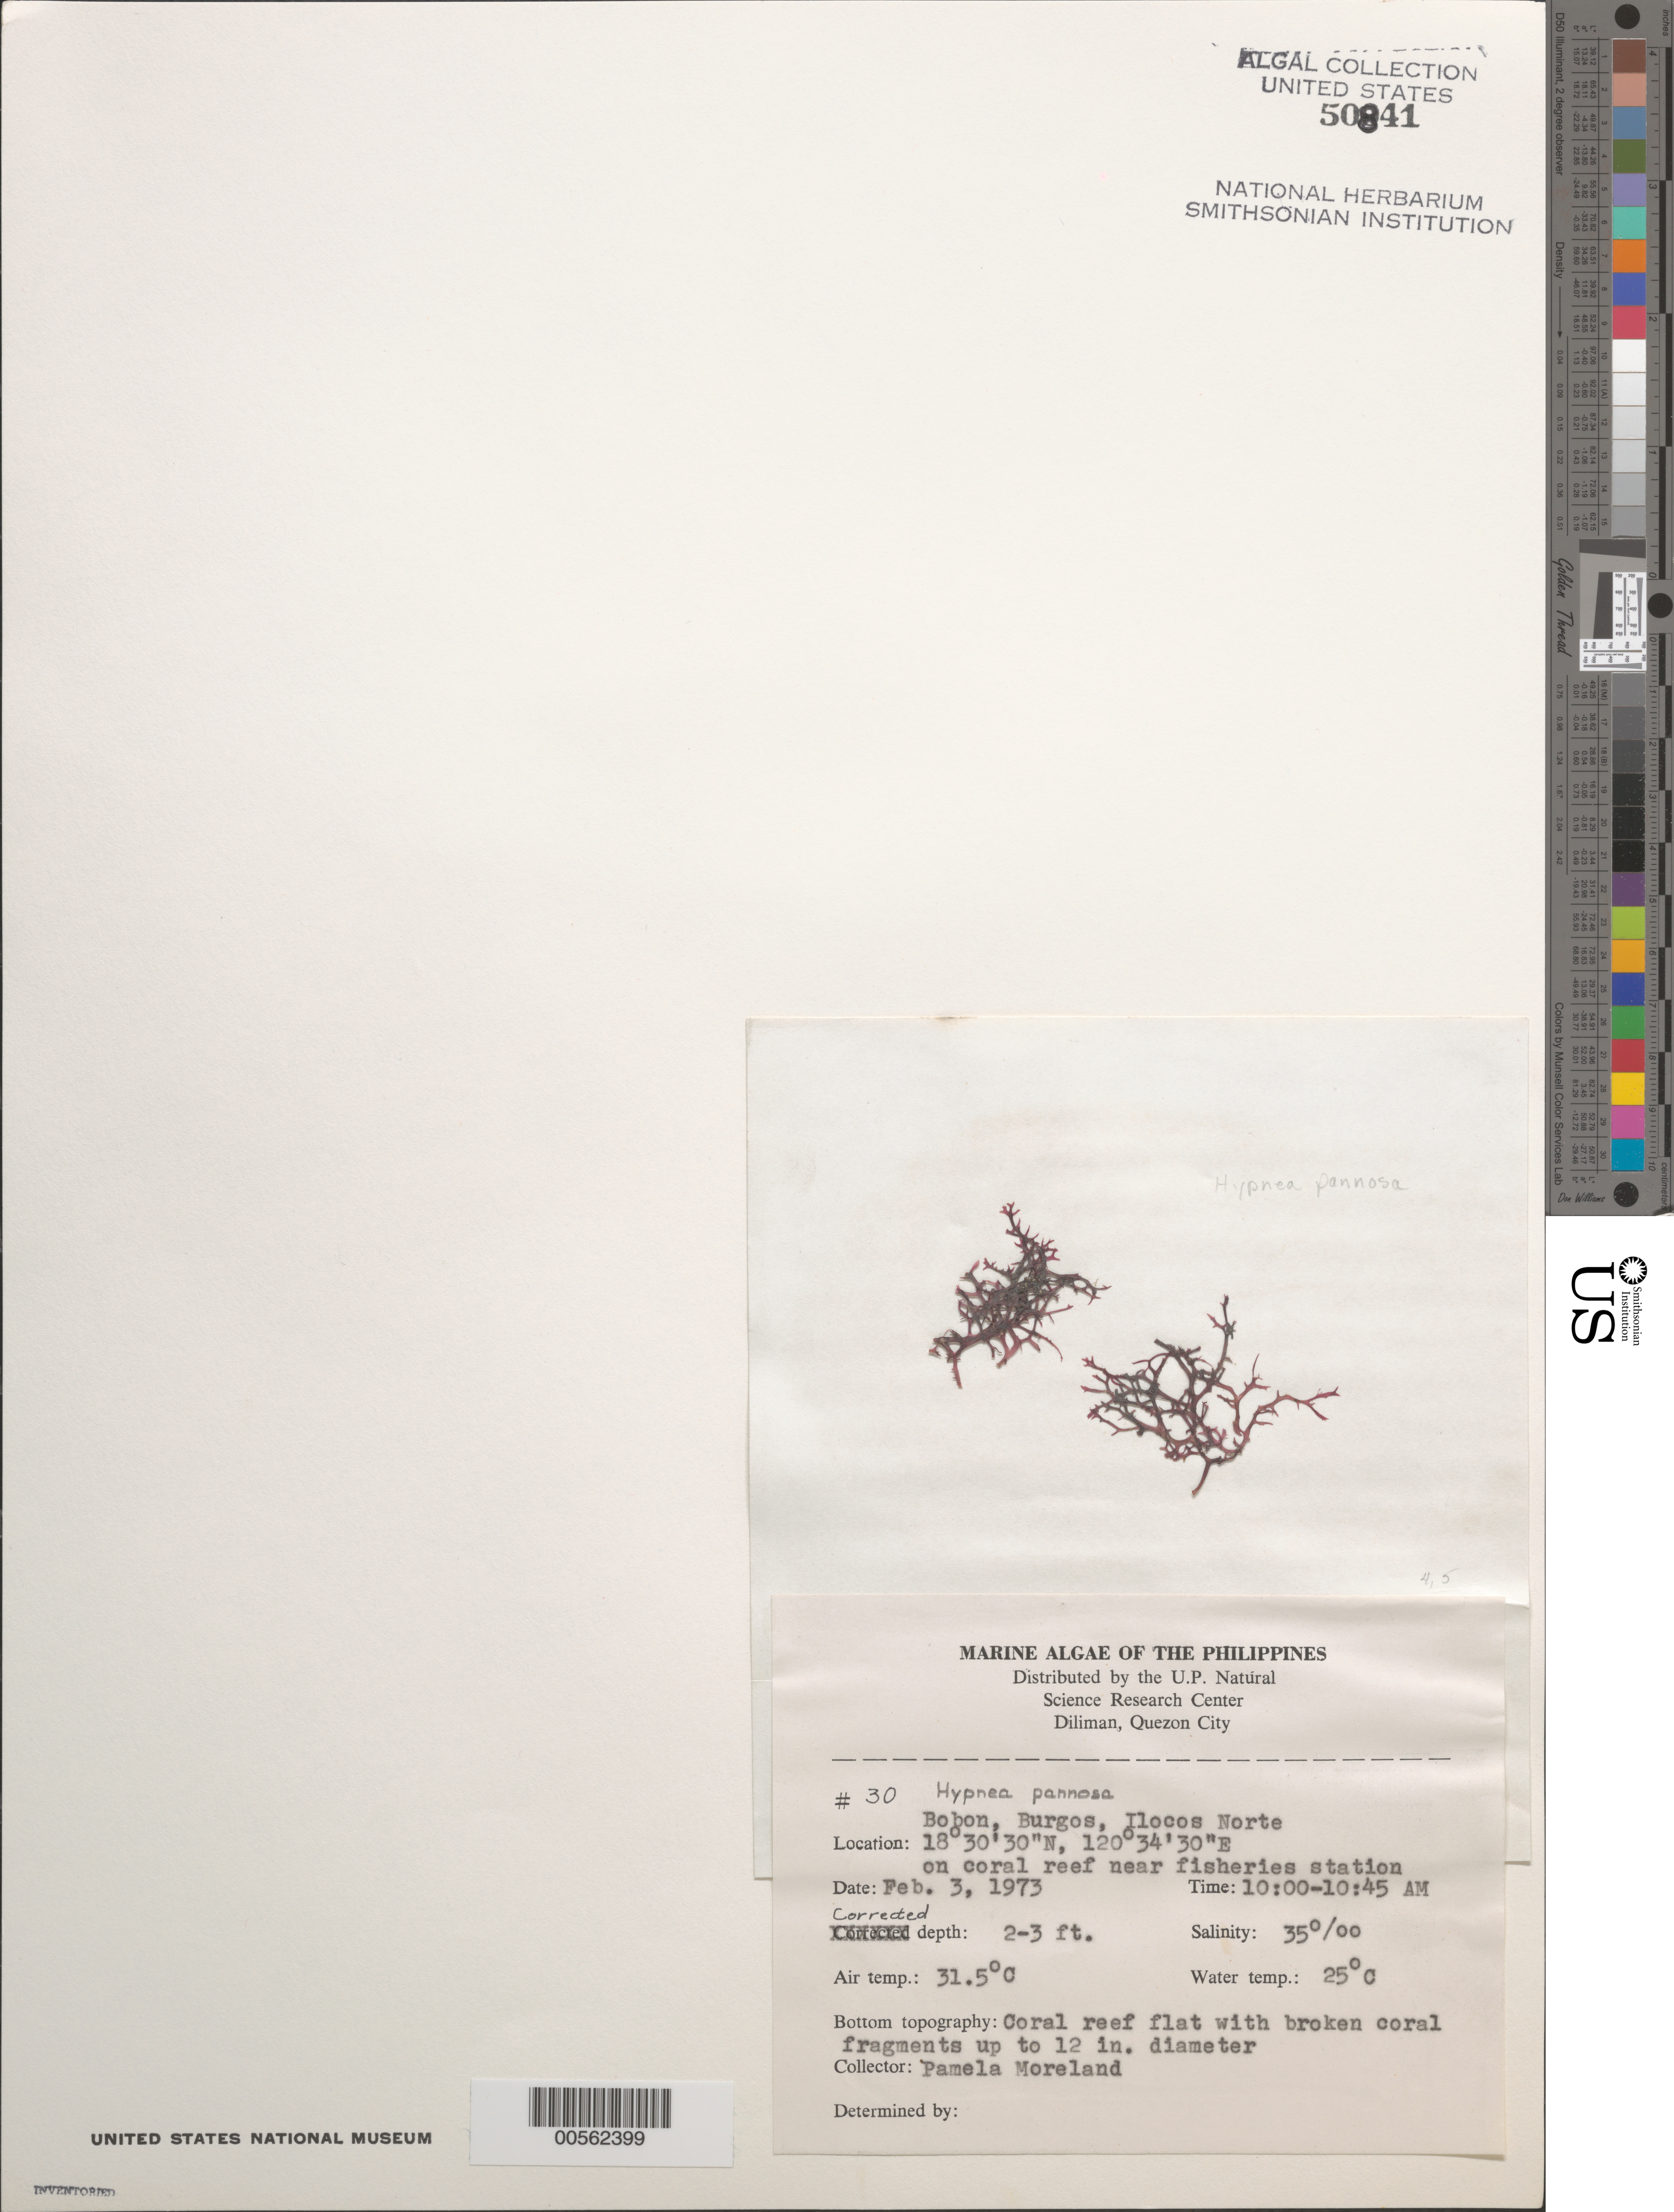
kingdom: Plantae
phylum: Rhodophyta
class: Florideophyceae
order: Gigartinales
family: Cystocloniaceae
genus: Hypnea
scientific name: Hypnea pannosa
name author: J. Agardh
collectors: P. Moreland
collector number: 30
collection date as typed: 03 Feb 1973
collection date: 1973-02-03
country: Philippines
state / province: Ilocos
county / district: Ilocos Norte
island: Luzon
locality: Bobon, Burgos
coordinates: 18 30' 30" N, 120 34' 30" E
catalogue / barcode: US 50841